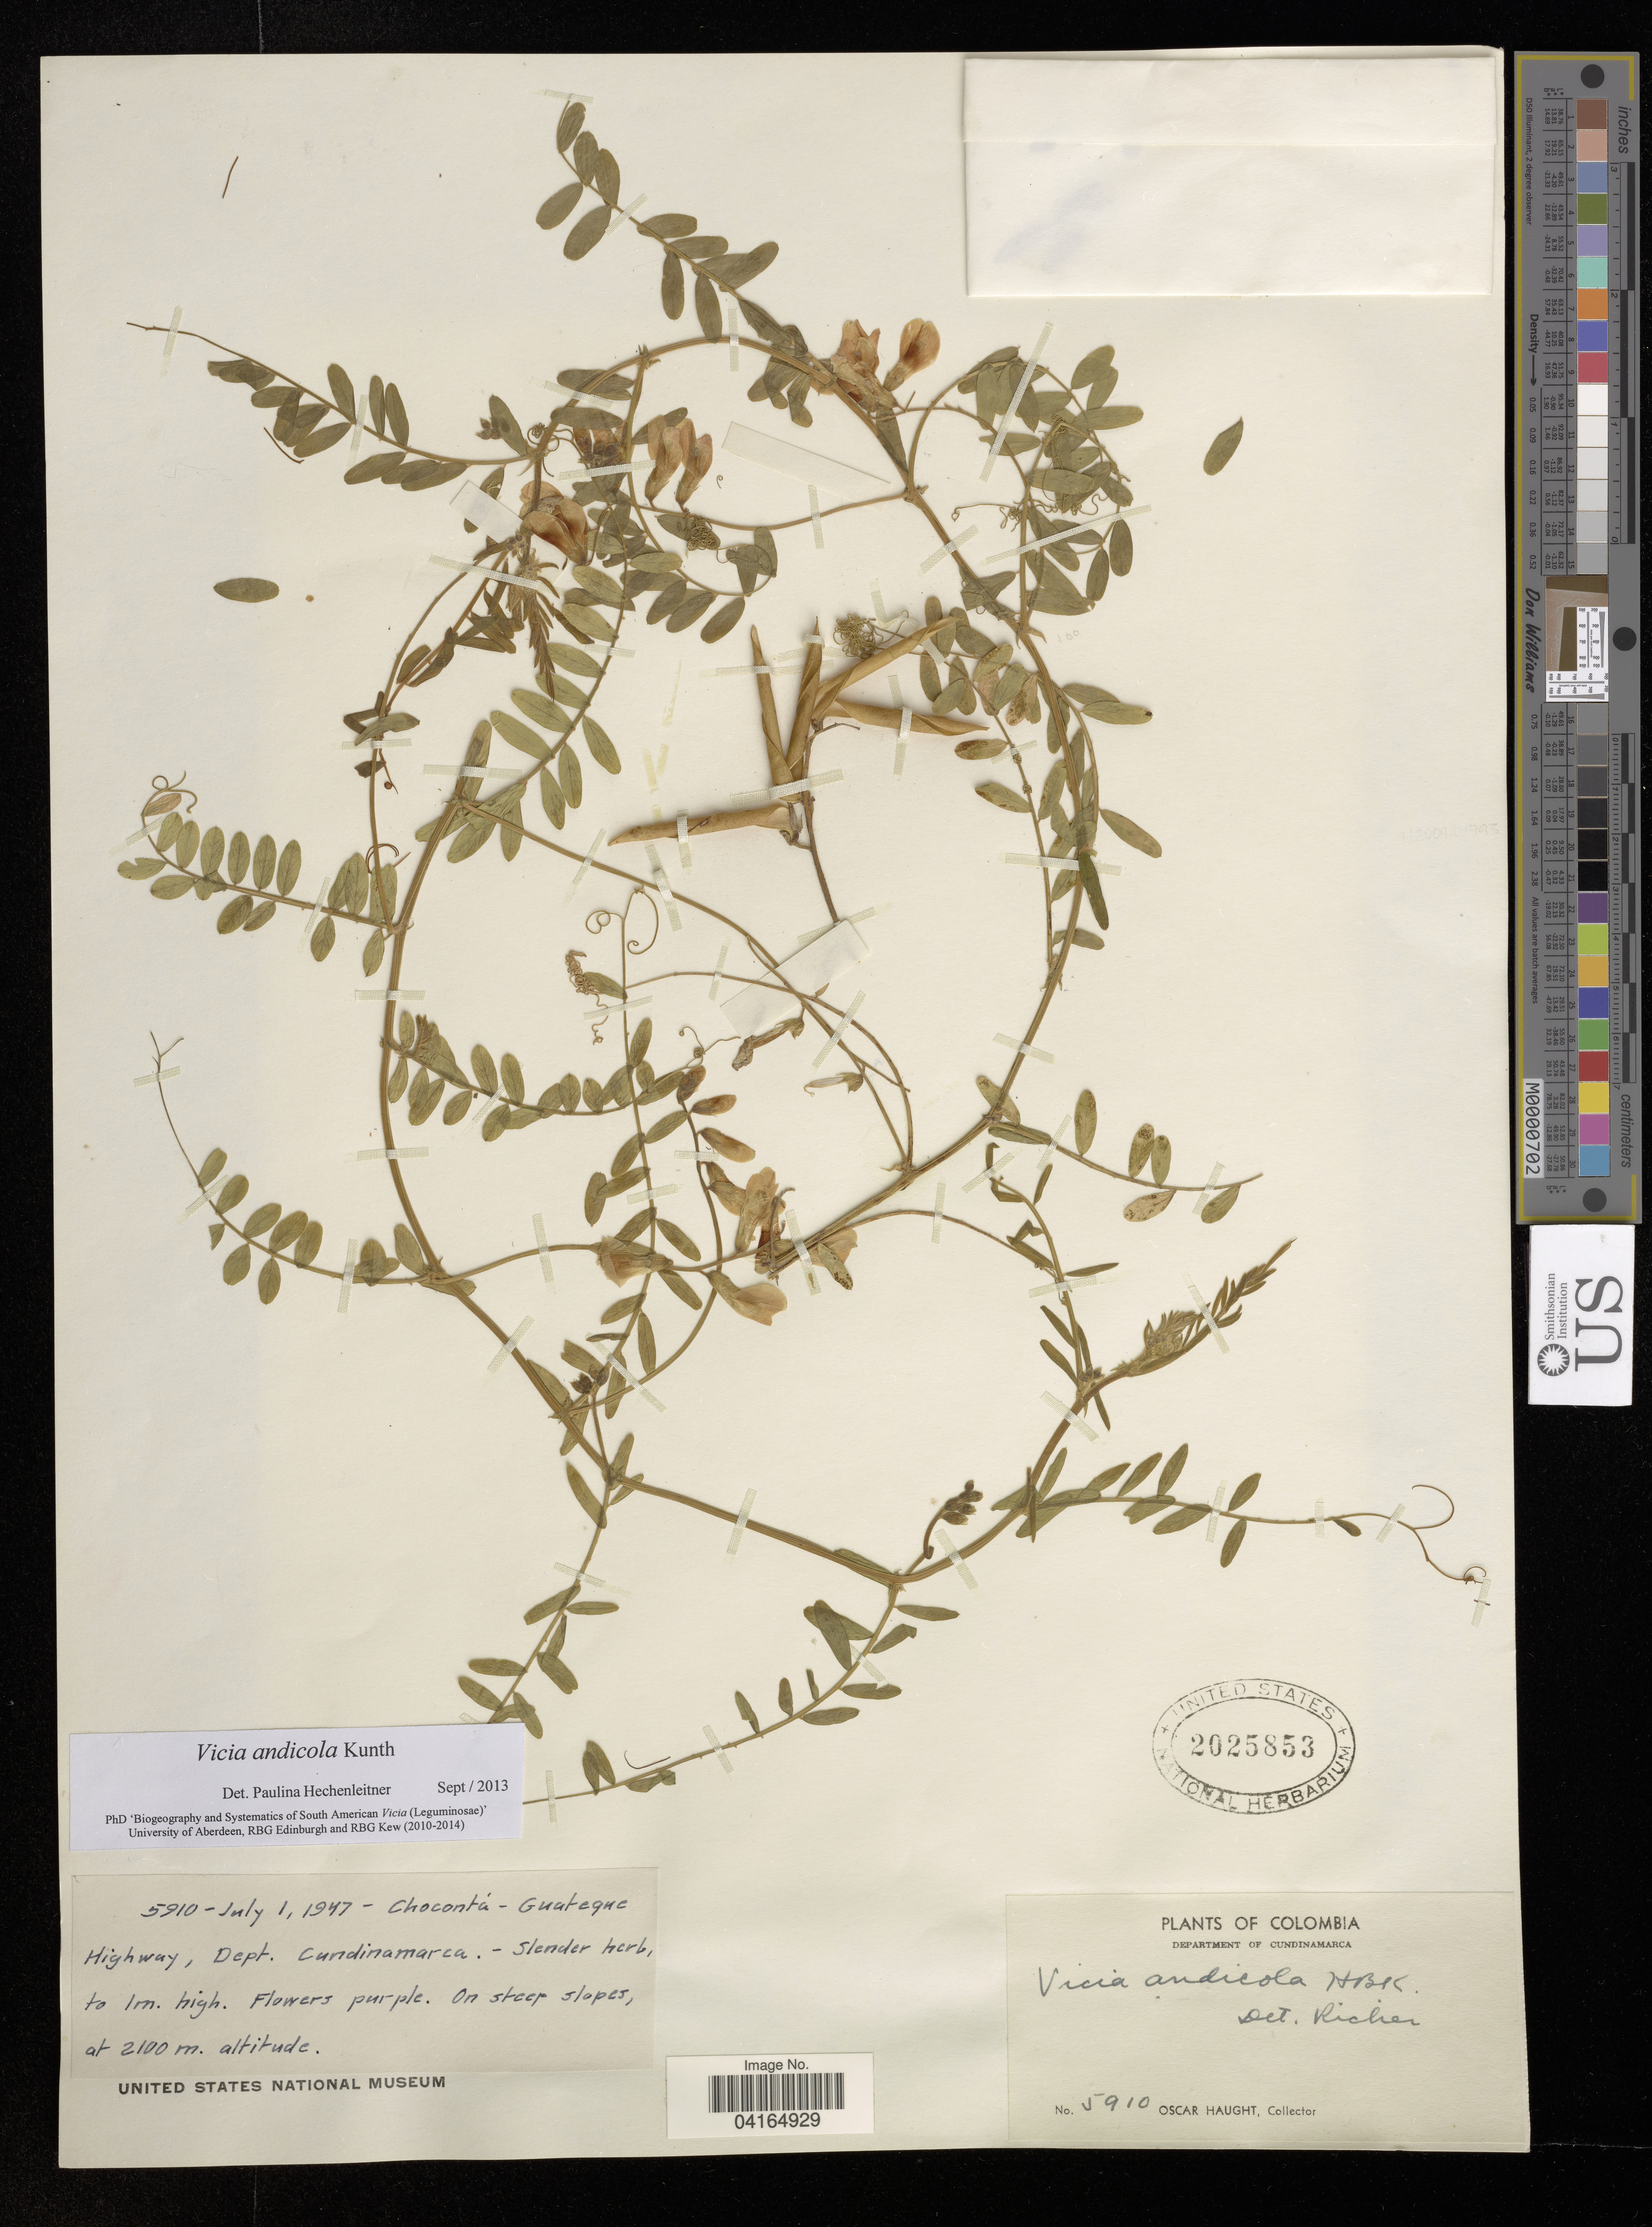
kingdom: Plantae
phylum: Tracheophyta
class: Magnoliopsida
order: Fabales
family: Fabaceae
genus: Vicia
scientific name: Vicia andicola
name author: Kunth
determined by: Hechenleitner, Paulina, RBG Edinburgh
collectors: O. Haught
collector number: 5910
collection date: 1947-07-01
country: Colombia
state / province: Cundinamarca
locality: Chocontá - Guateque. Highway, Dept. Cundinamarca.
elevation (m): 2100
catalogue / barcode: US 2025853